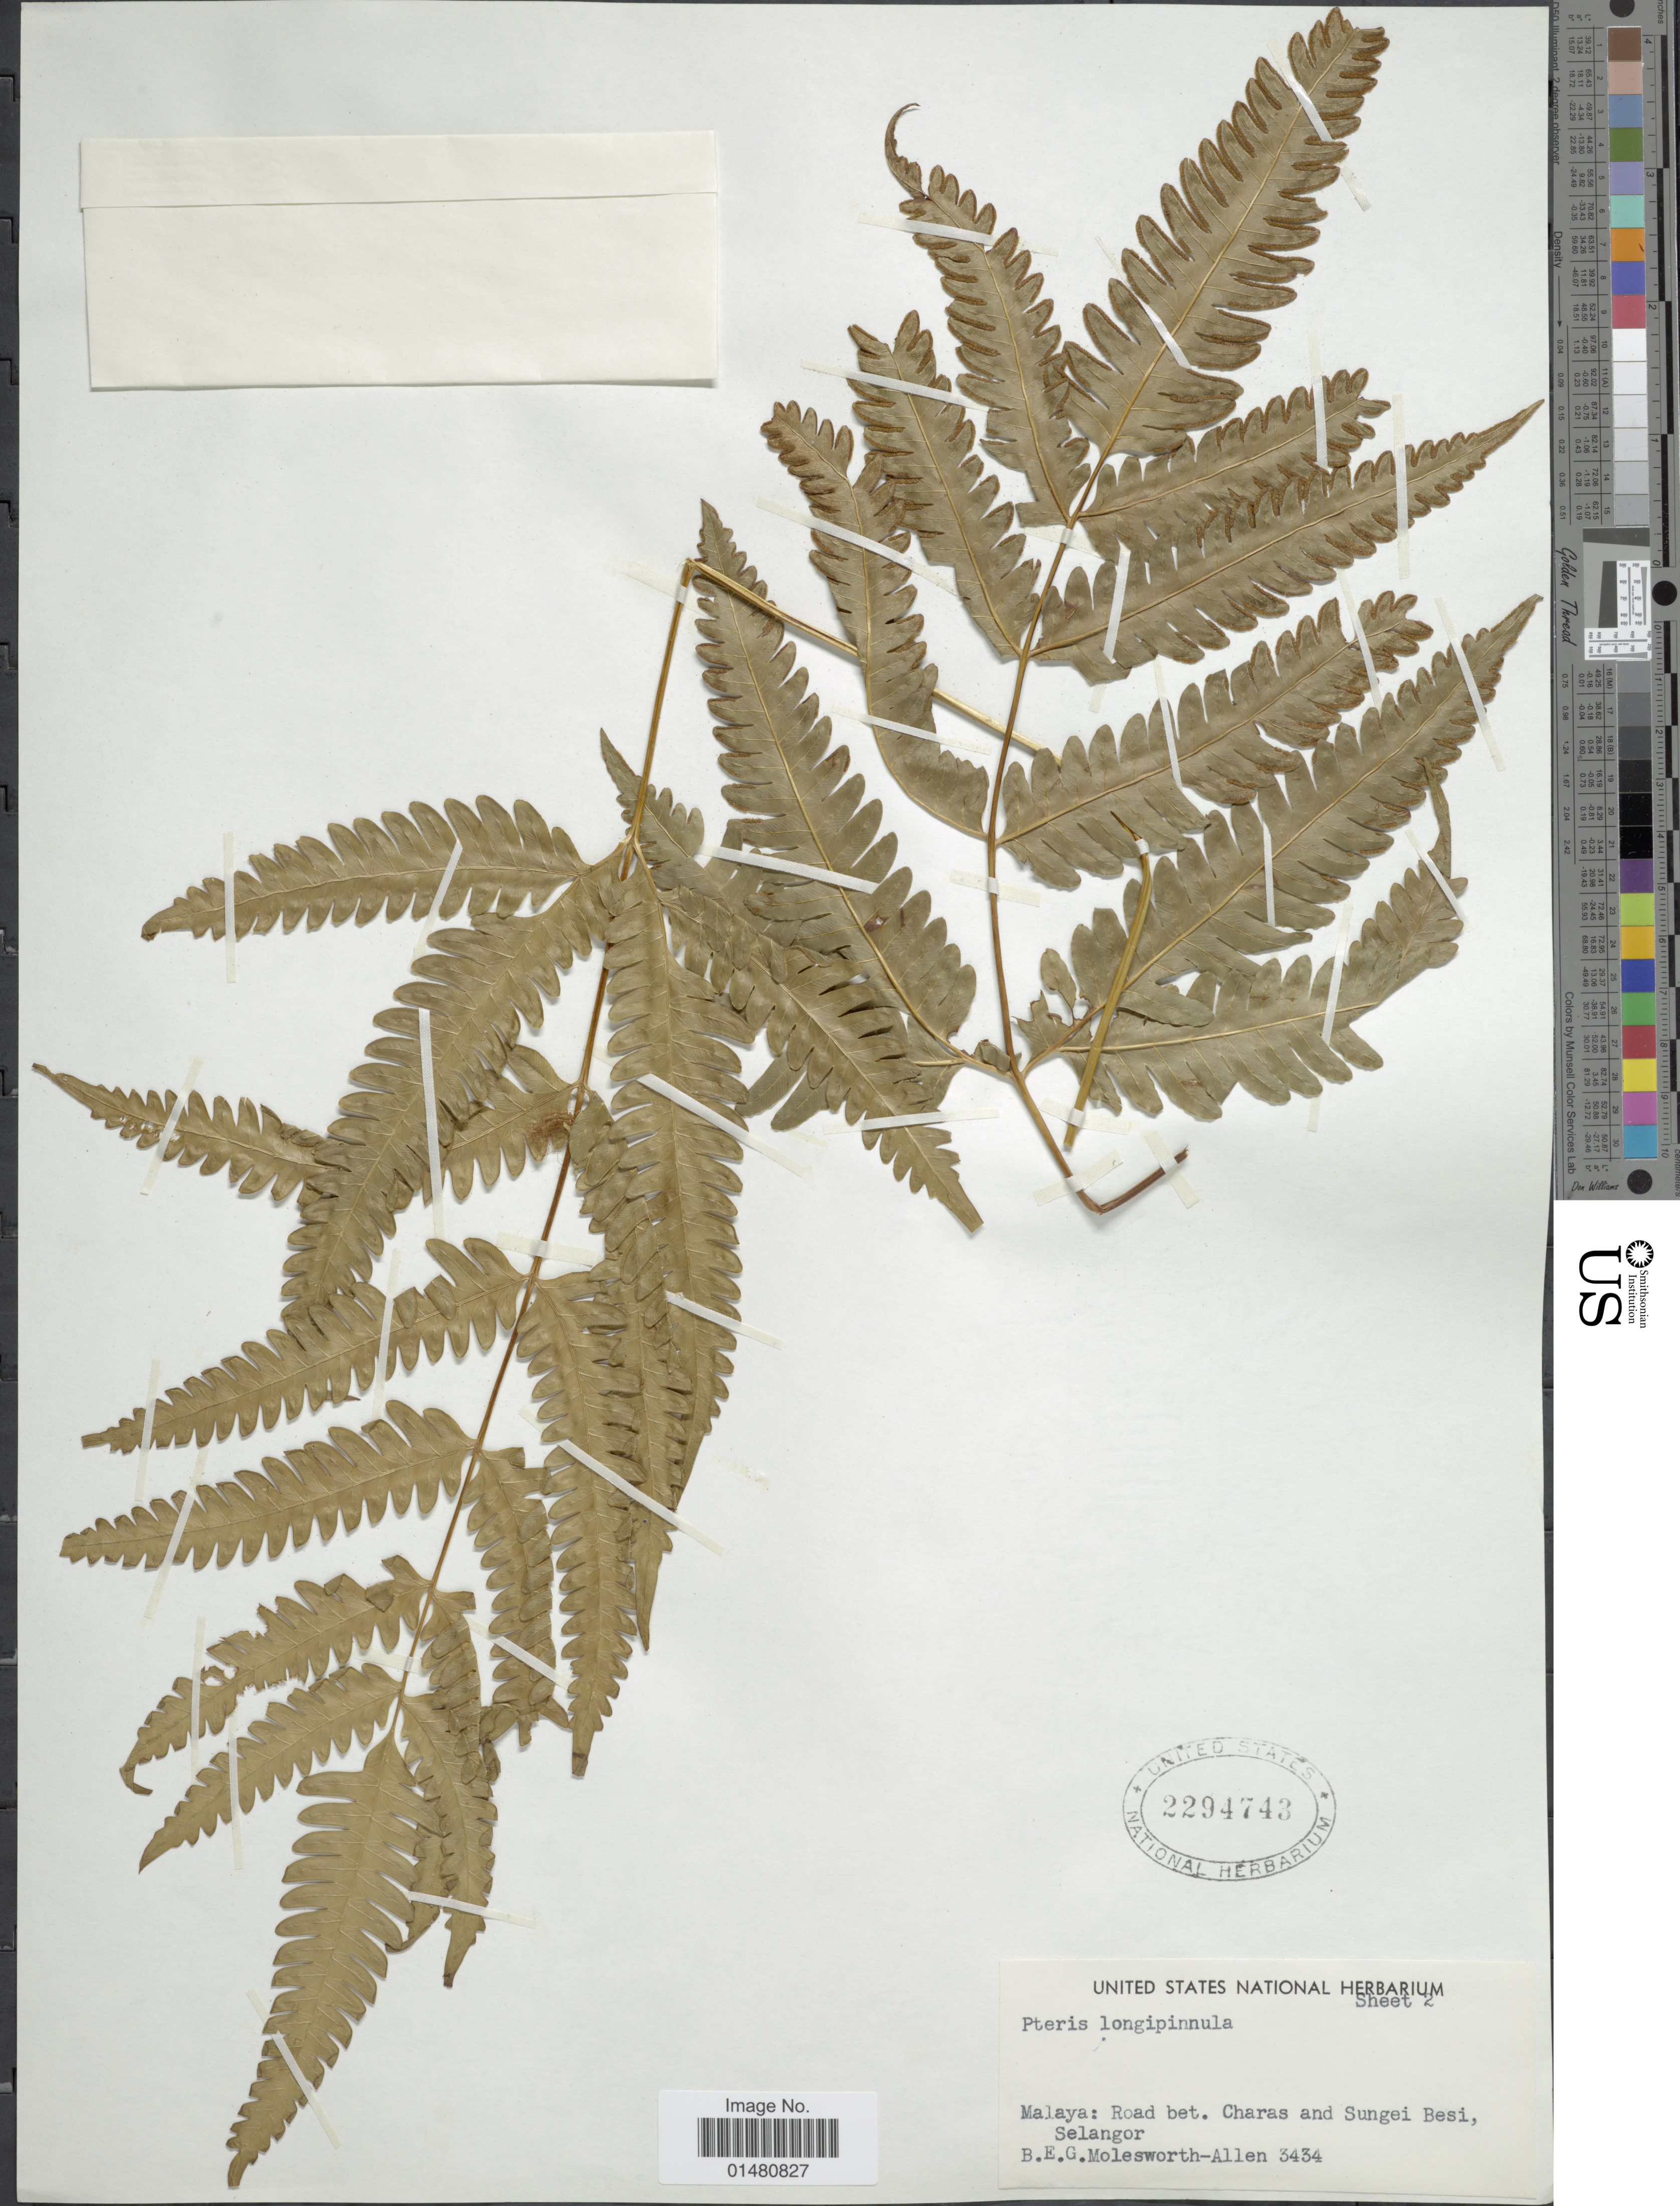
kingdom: Plantae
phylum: Tracheophyta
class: Polypodiopsida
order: Polypodiales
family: Pteridaceae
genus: Pteris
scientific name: Pteris longipinnula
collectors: B. E. G. Molesworth-Allen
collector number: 3434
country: Malaysia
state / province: Selangor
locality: Malaya: Road bet. Charas and Sungei Besi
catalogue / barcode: US 2294743